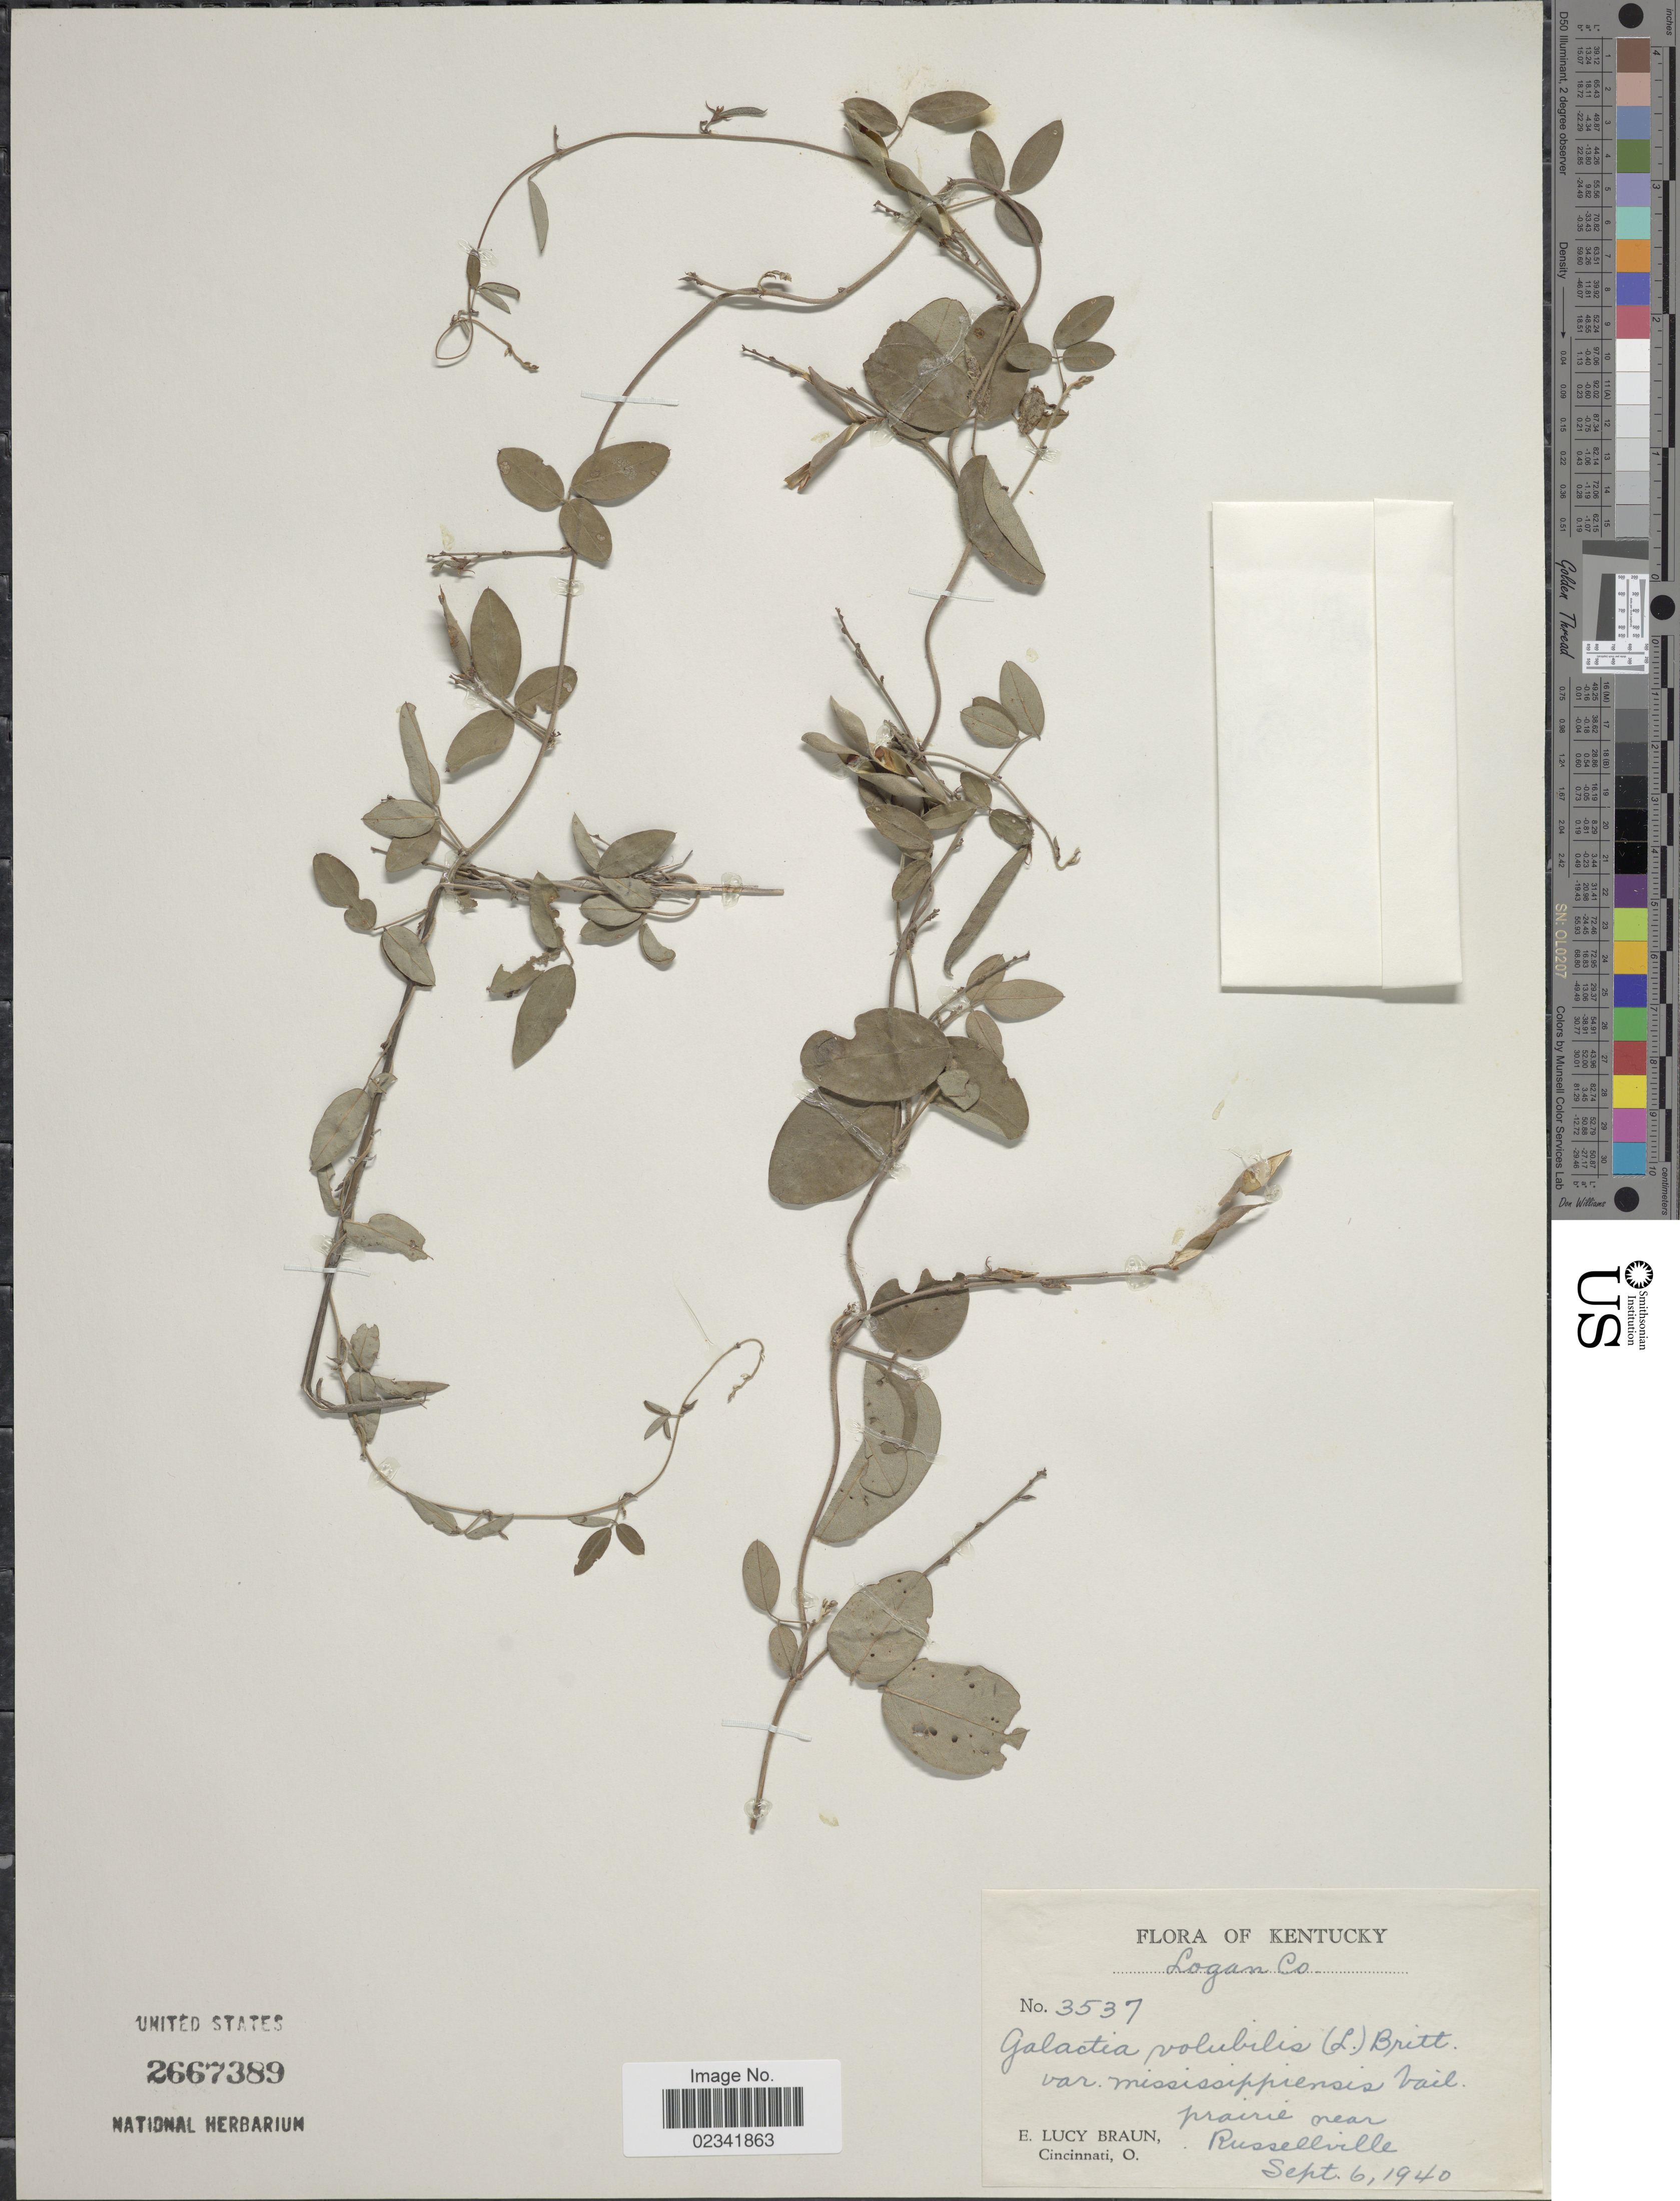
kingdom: Plantae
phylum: Tracheophyta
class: Magnoliopsida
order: Fabales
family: Fabaceae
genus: Galactia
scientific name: Galactia volubilis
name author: (L.) Britton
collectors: E. L. Braun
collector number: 3537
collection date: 1940-09-06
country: United States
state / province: Kentucky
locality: Logan Co., Kentucky, Russellville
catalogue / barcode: US 2667389